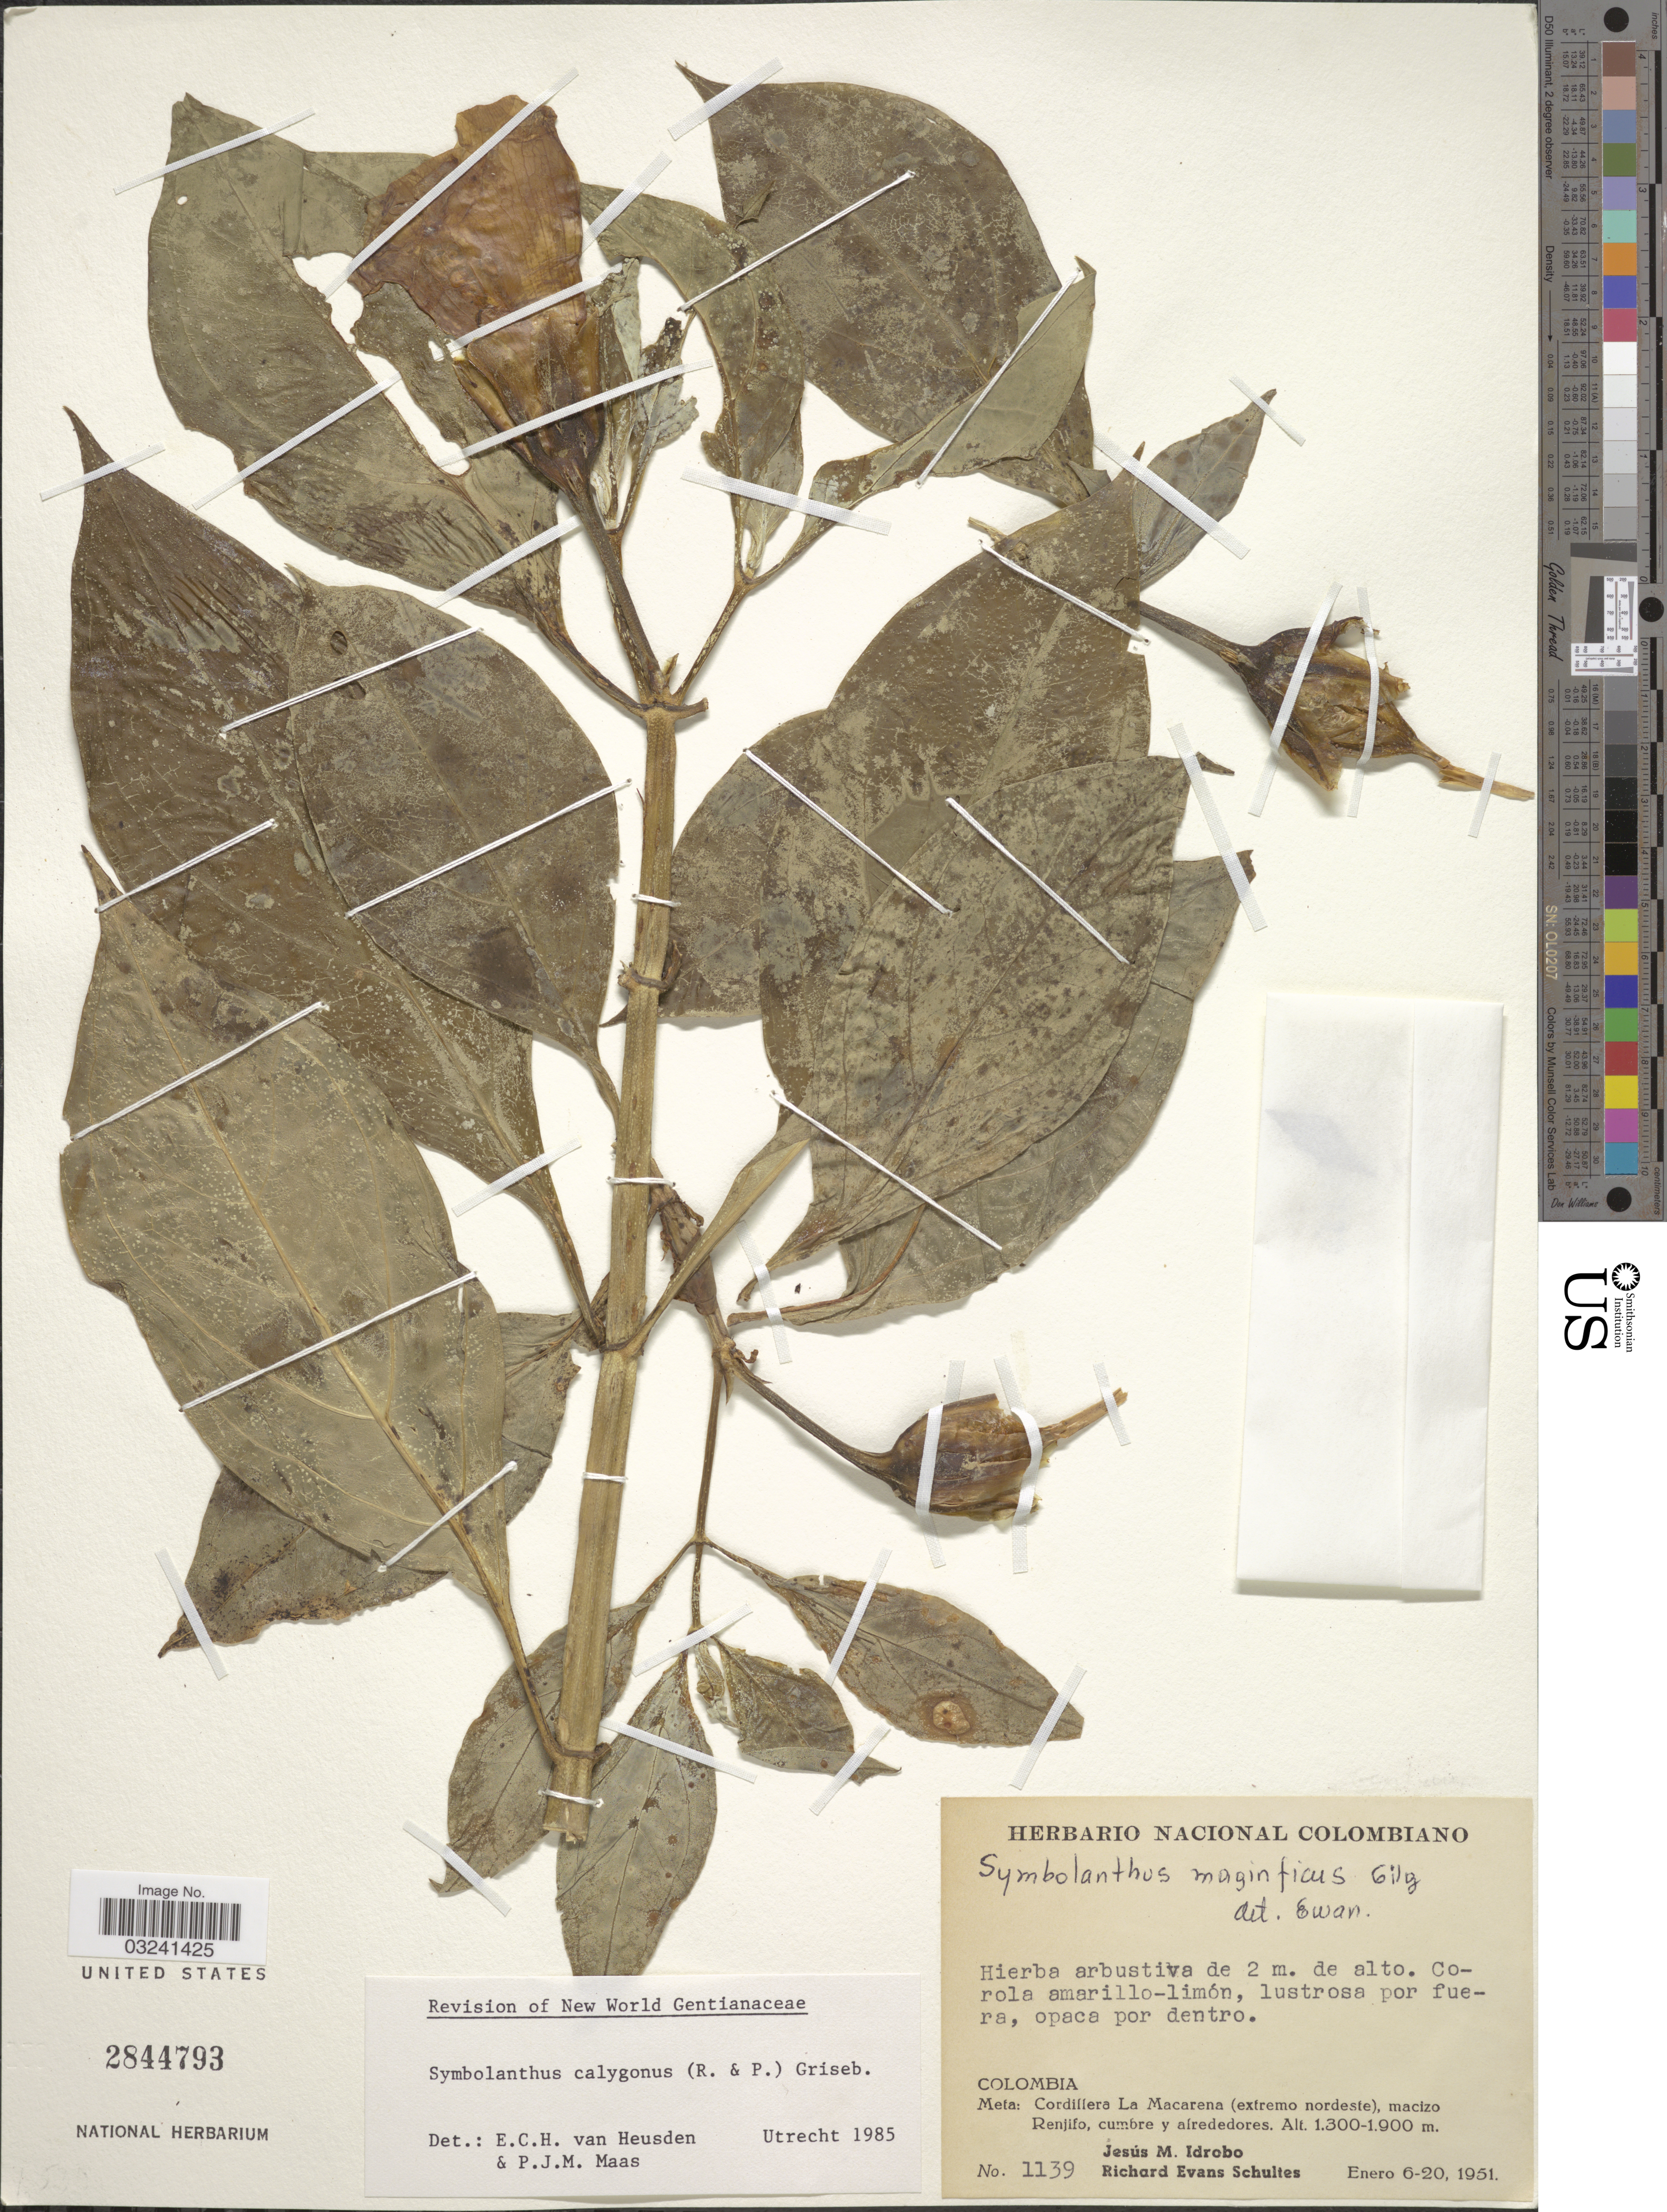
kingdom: Plantae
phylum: Tracheophyta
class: Magnoliopsida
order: Gentianales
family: Gentianaceae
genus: Symbolanthus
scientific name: Symbolanthus calygonus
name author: (Ruiz & Pav.) Griseb. ex Gilg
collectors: J. M. Idrobo & R. E. Schultes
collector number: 1139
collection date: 1951-01-06/1951-01-20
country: Colombia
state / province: Meta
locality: Cordillera La Macarena (extremo nordeste), macizo Renjifo, cumbre y alrededores.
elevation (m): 1300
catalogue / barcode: US 2844793